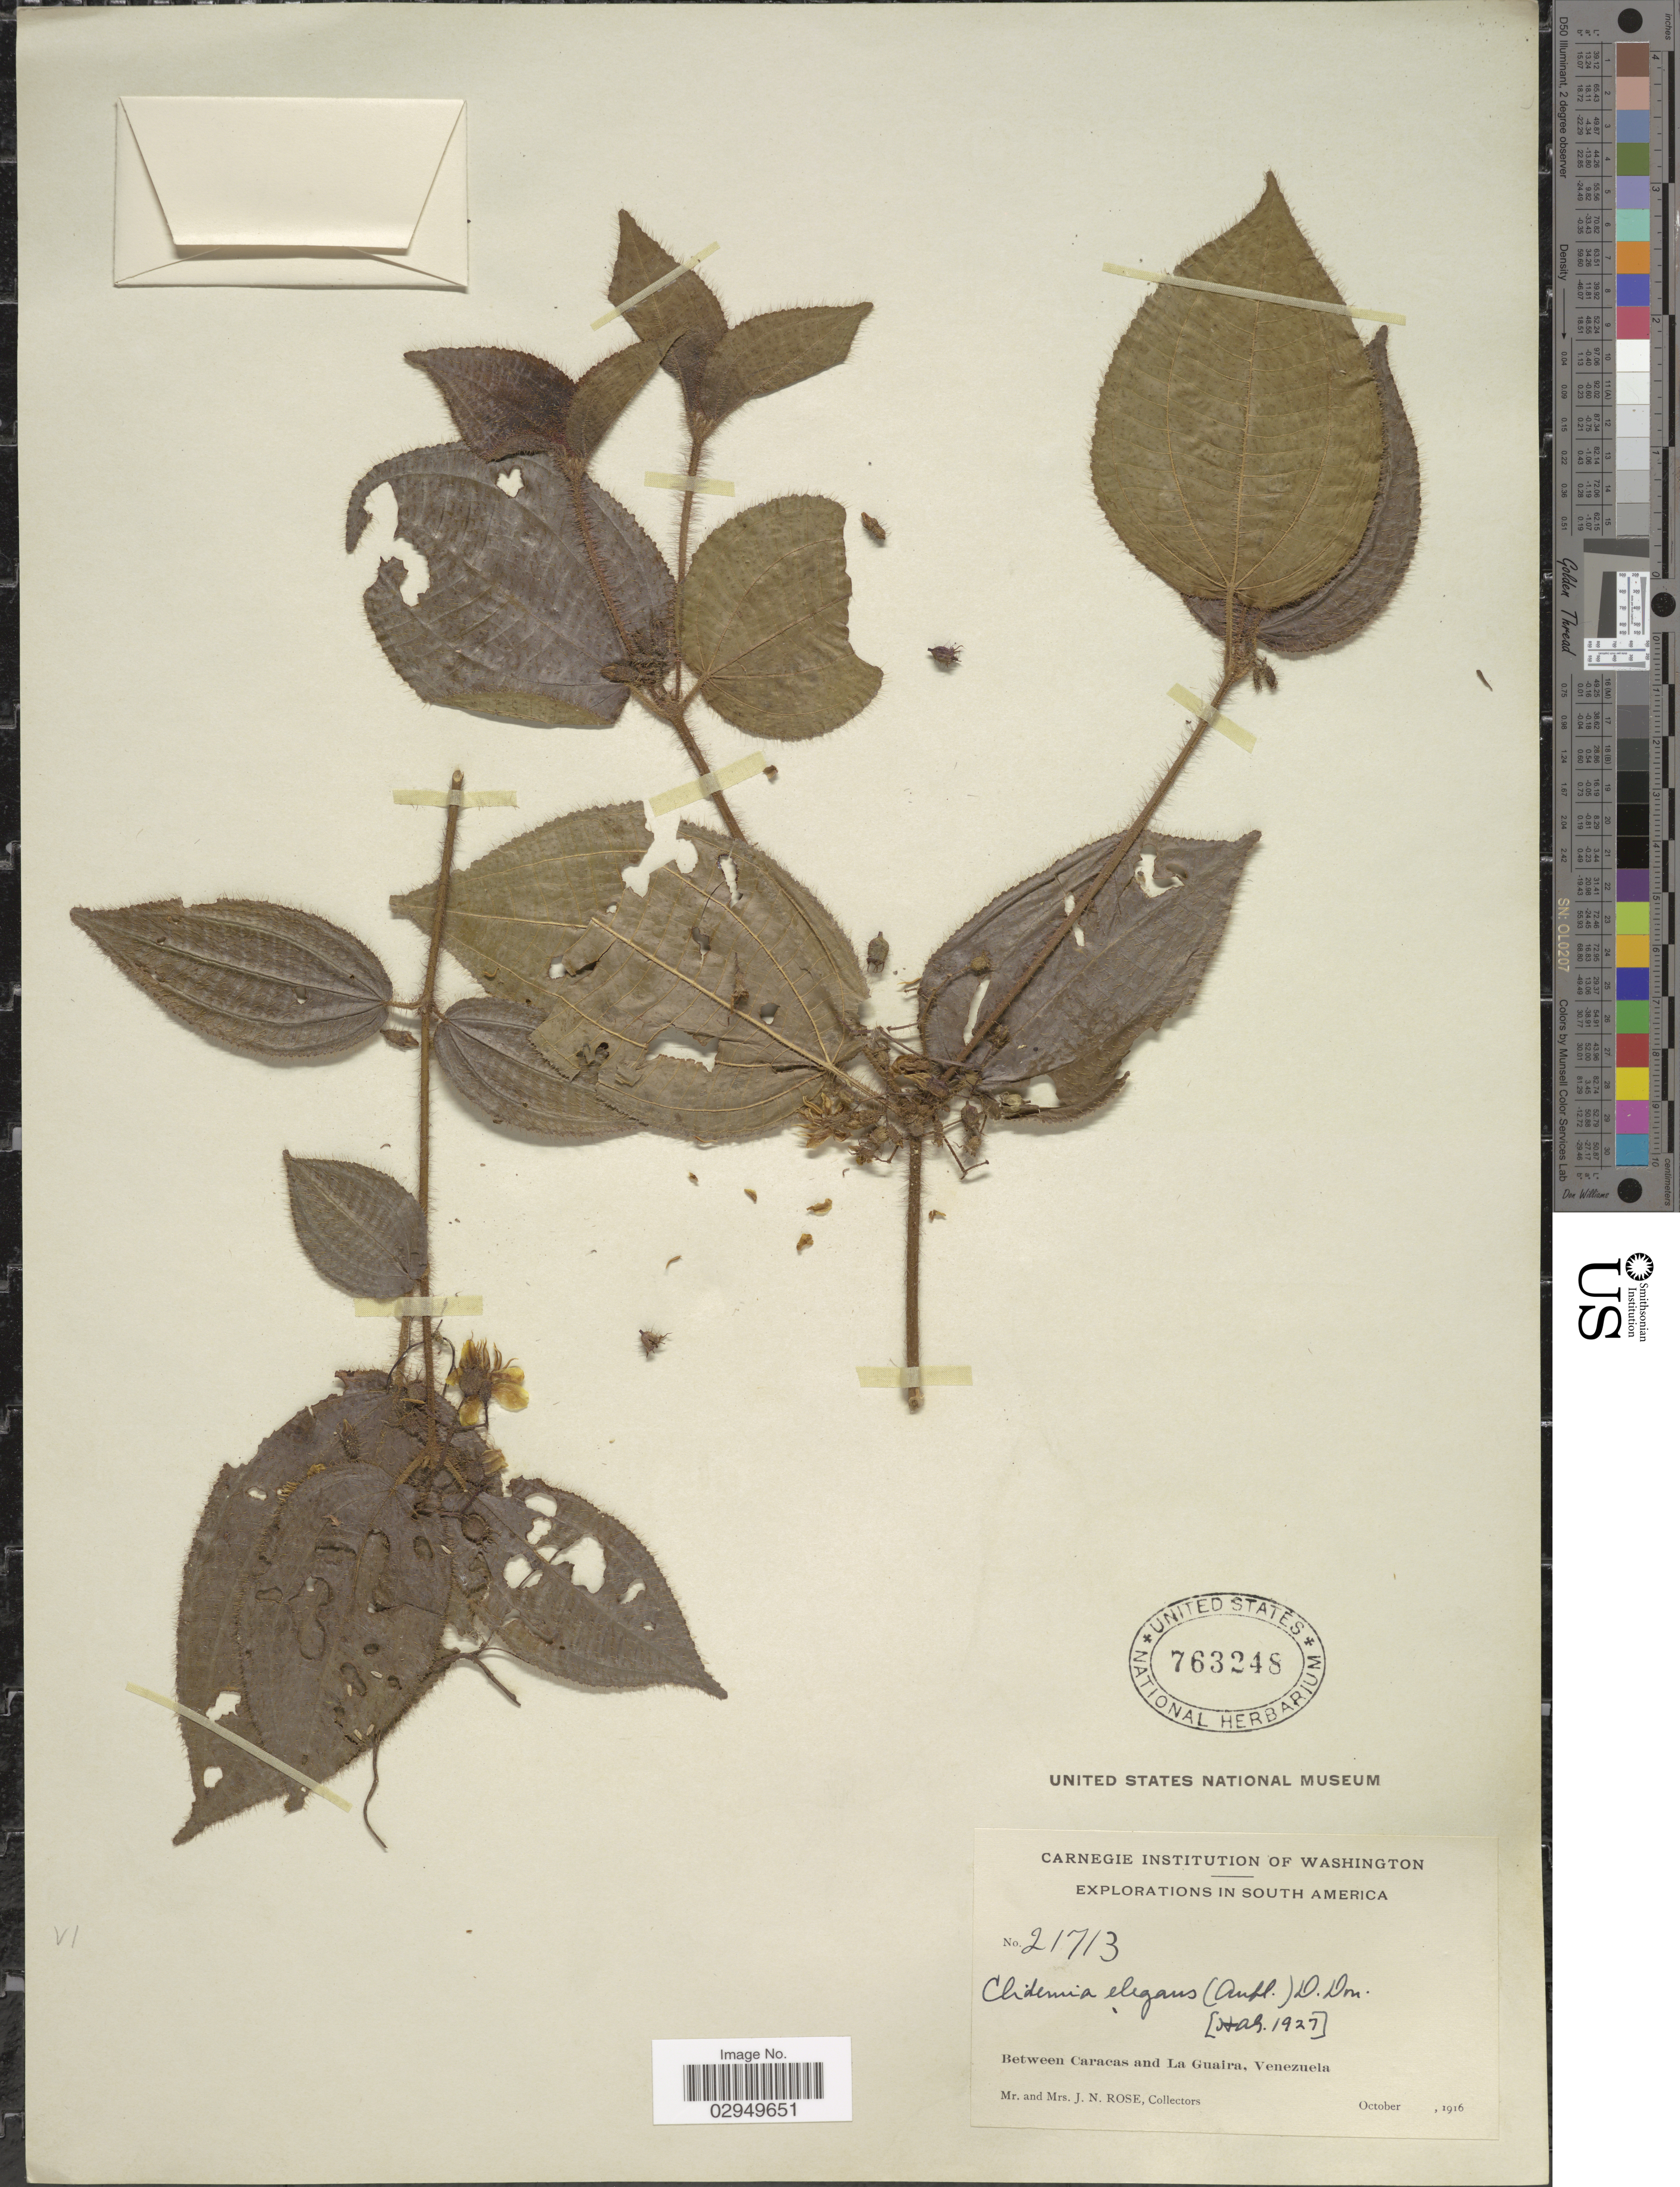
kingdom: Plantae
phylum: Tracheophyta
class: Magnoliopsida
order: Myrtales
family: Melastomataceae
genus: Clidemia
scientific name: Clidemia hirta var. elegans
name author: (Aubl.) Griseb.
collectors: J. N. Rose & L. B. Rose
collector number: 21713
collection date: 1916-10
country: Venezuela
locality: Between Caracas and La Guaira.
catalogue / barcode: US 763248